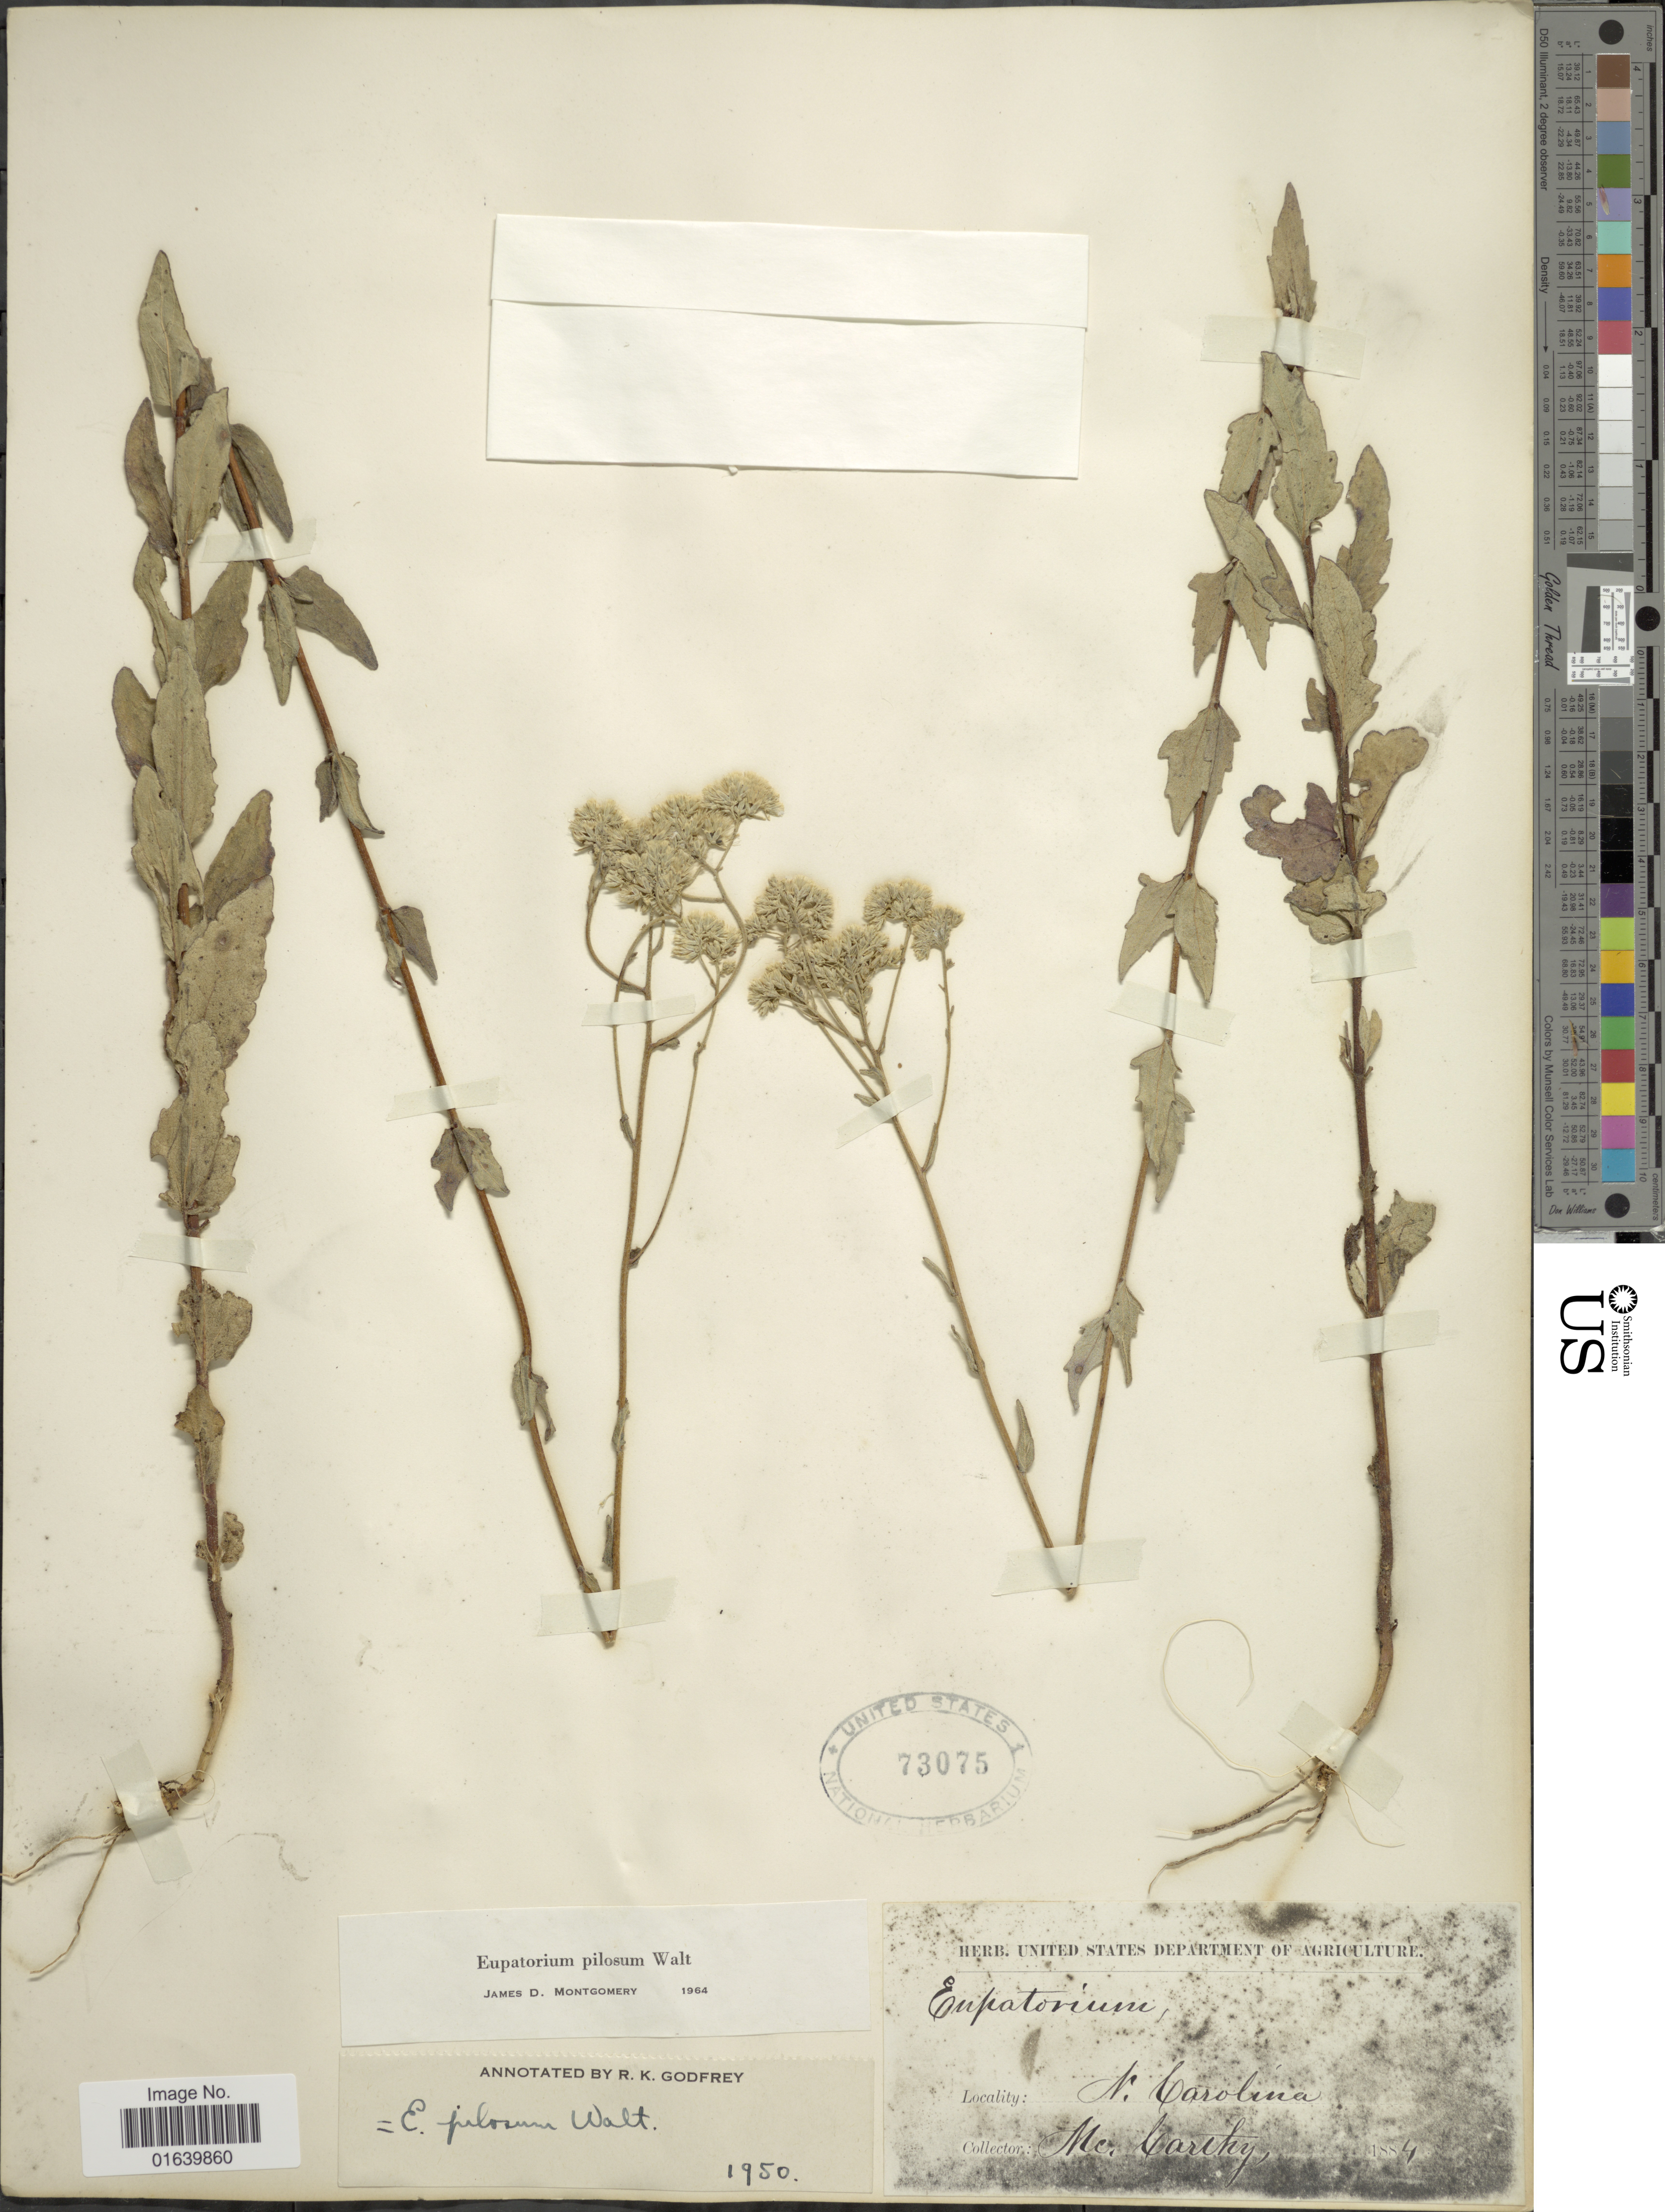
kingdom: Plantae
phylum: Tracheophyta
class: Magnoliopsida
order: Asterales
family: Asteraceae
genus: Eupatorium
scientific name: Eupatorium pilosum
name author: Walter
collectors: -- McCarthy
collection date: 1884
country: United States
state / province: North Carolina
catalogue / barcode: US 73075